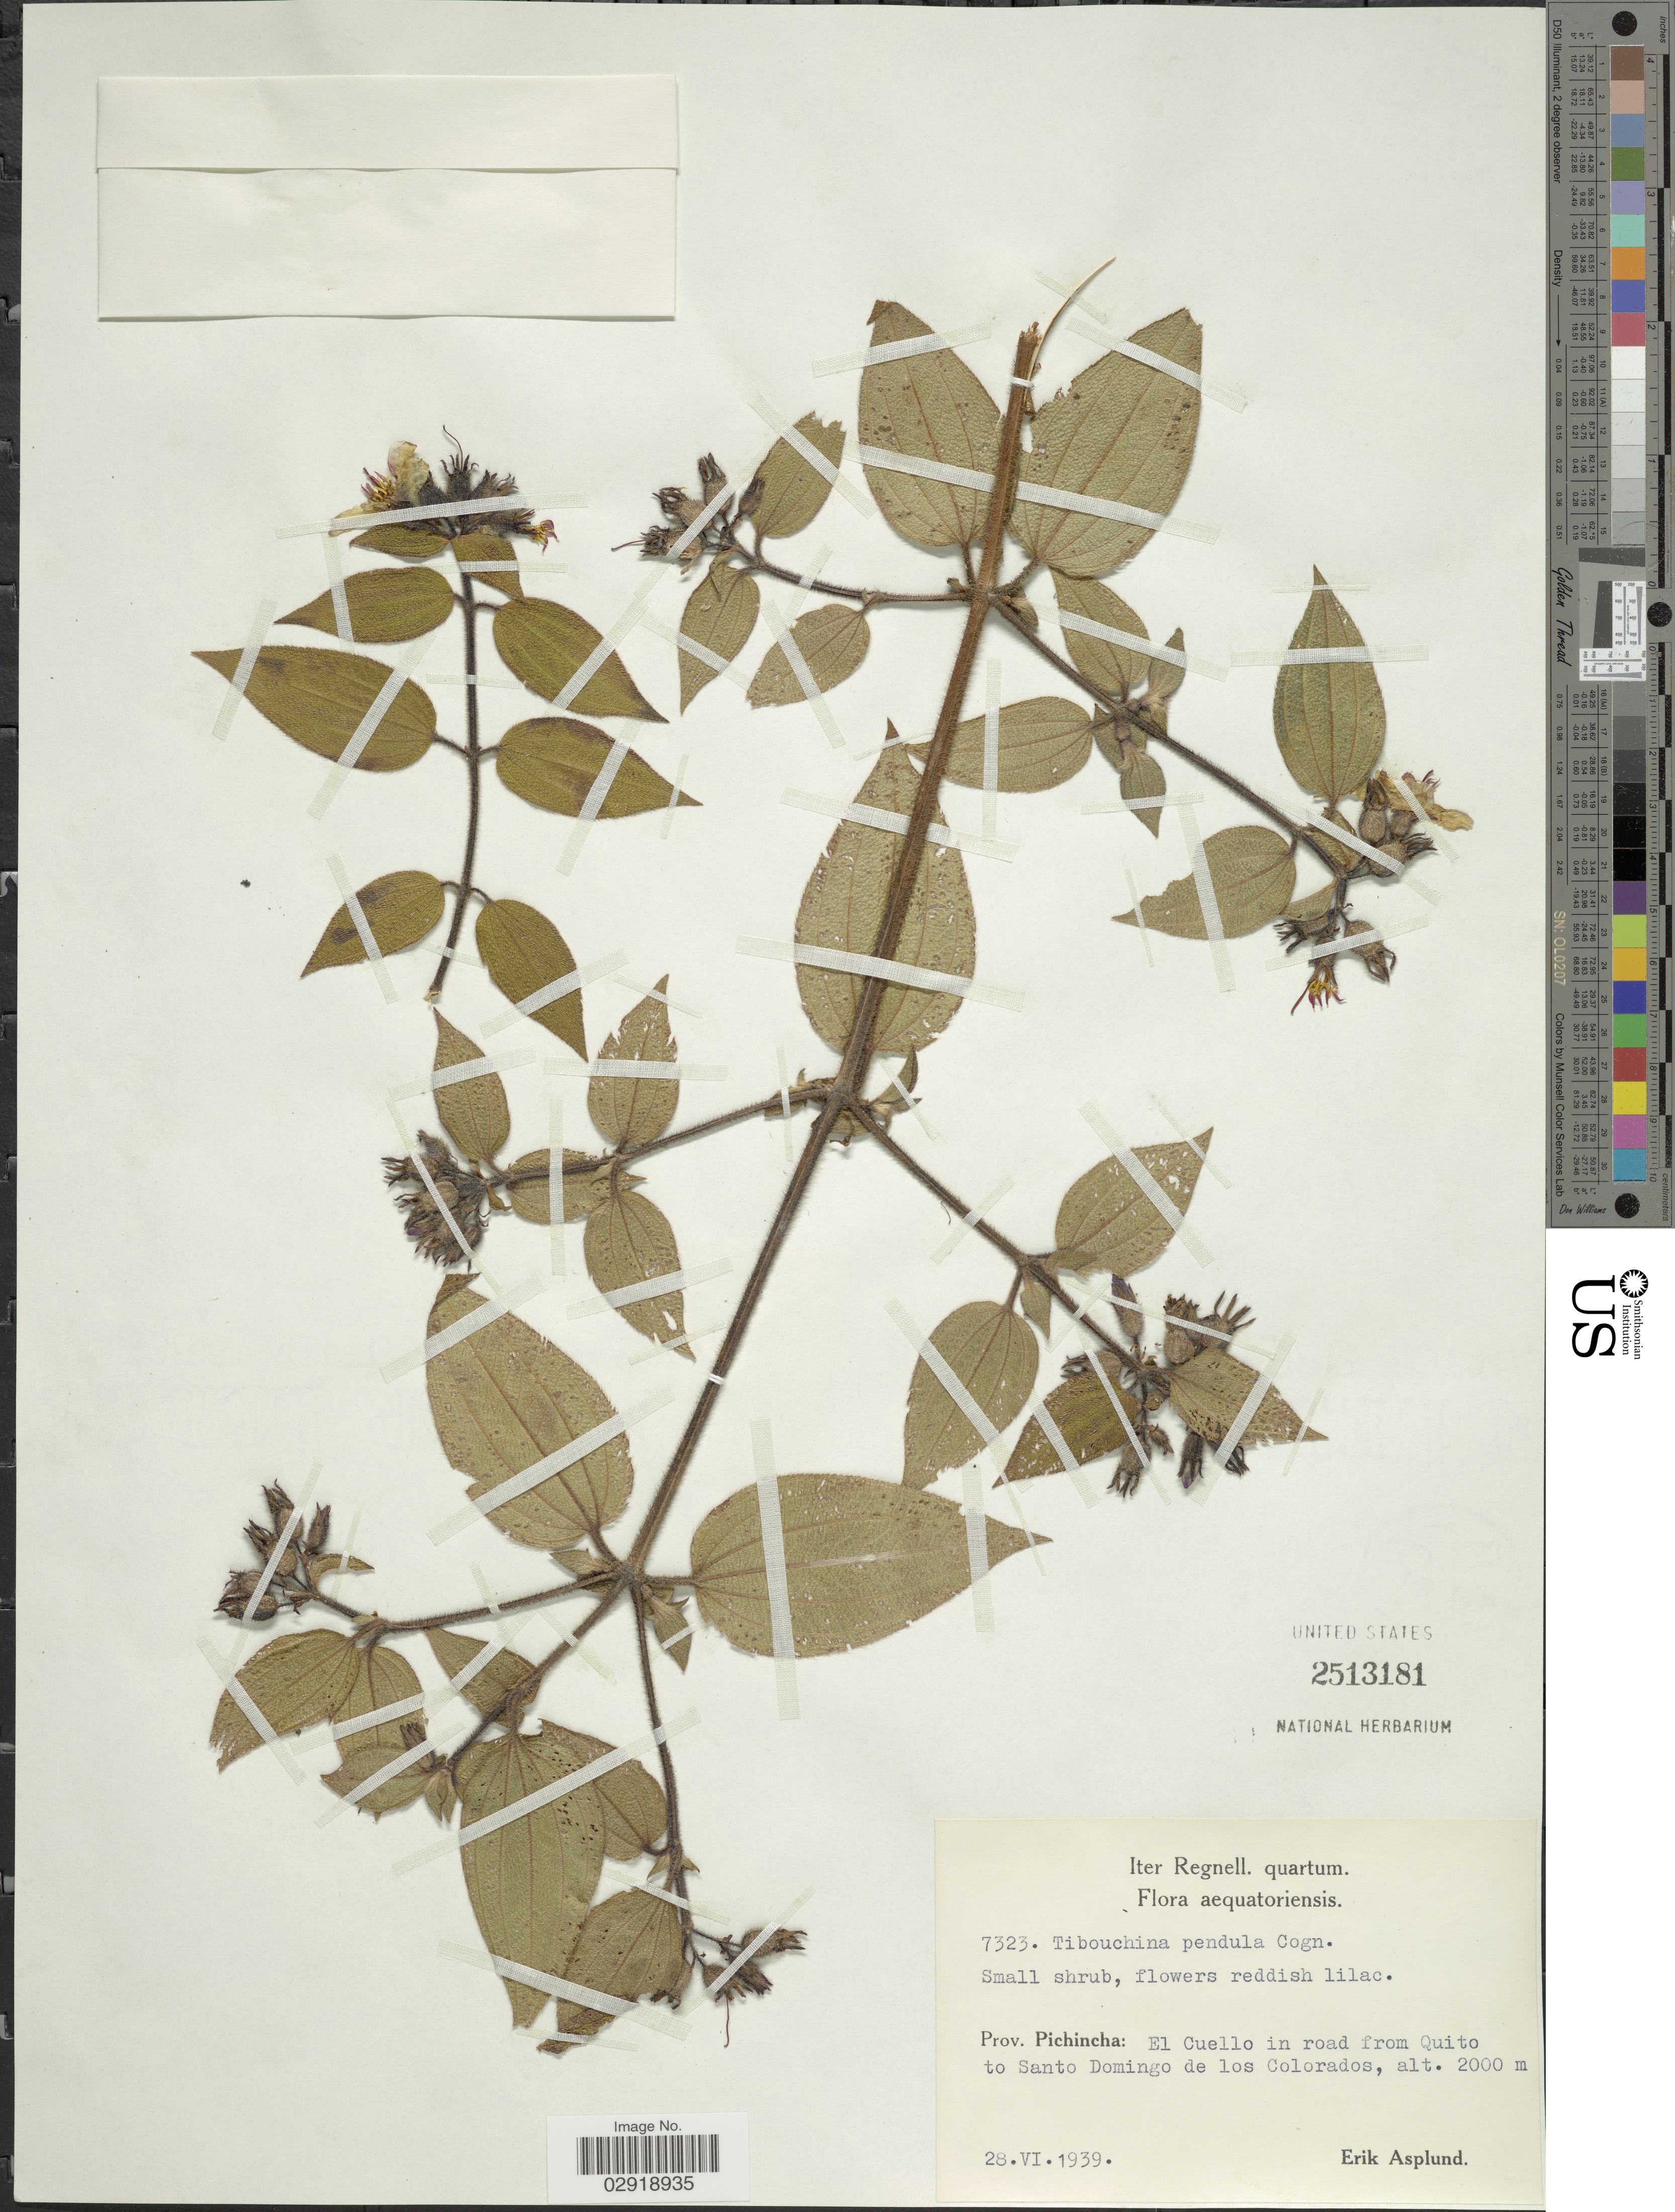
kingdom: Plantae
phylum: Tracheophyta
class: Magnoliopsida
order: Myrtales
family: Melastomataceae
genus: Chaetogastra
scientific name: Chaetogastra pendula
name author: (Cogn.) P.J.F. Guim. & Michelang.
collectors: E. Asplund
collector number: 7323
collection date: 1939-06-28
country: Ecuador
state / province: Pichincha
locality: El Cuello in road from Quito to Santo Domingo de los Colorados.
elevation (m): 2000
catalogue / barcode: US 2513181